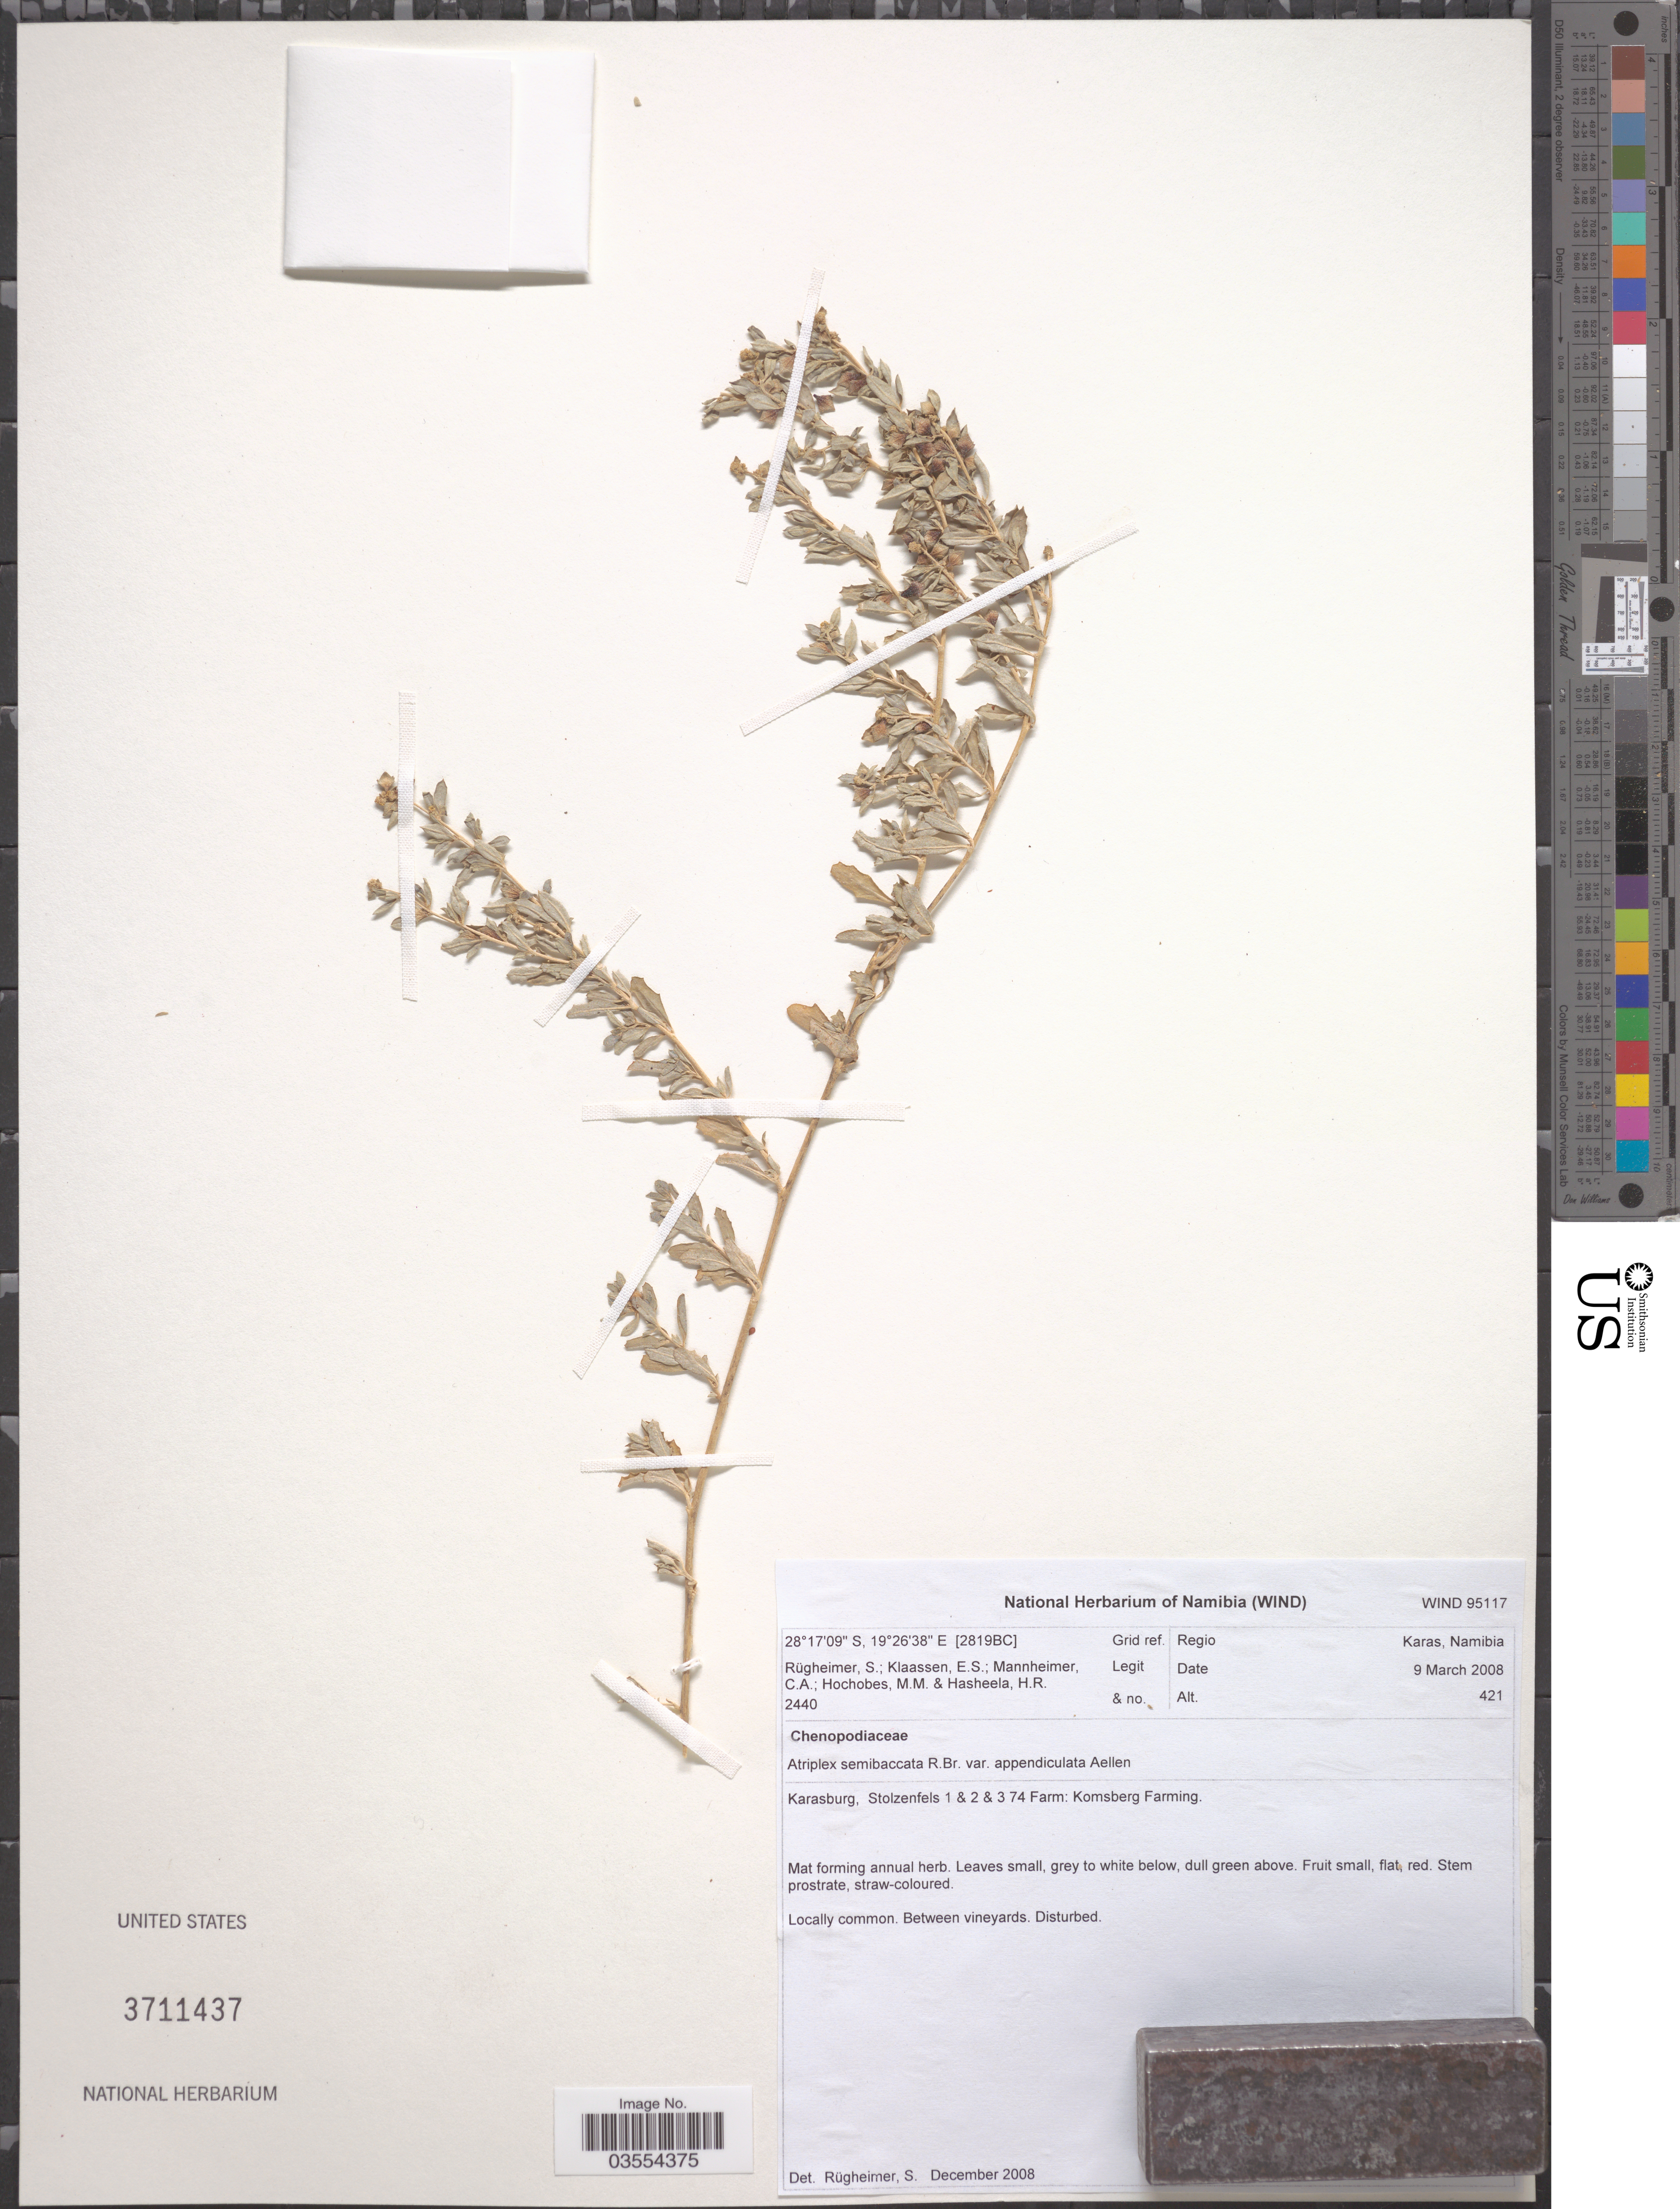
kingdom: Plantae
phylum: Tracheophyta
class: Magnoliopsida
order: Caryophyllales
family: Amaranthaceae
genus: Atriplex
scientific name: Atriplex semibaccata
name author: R. Br.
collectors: S. Rugheimer, E. S. Klaassen, C. A. Mannheimer, M. Hochobes & H. Hasheela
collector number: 2440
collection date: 2008-03-09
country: Namibia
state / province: Karas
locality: Grid ref. [2819BC]. Regio Karas, Namibia. Karasburg, Stolzenfels 1 & 2 & 3 74 Farm: Komsberg Farming.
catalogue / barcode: US 3711437